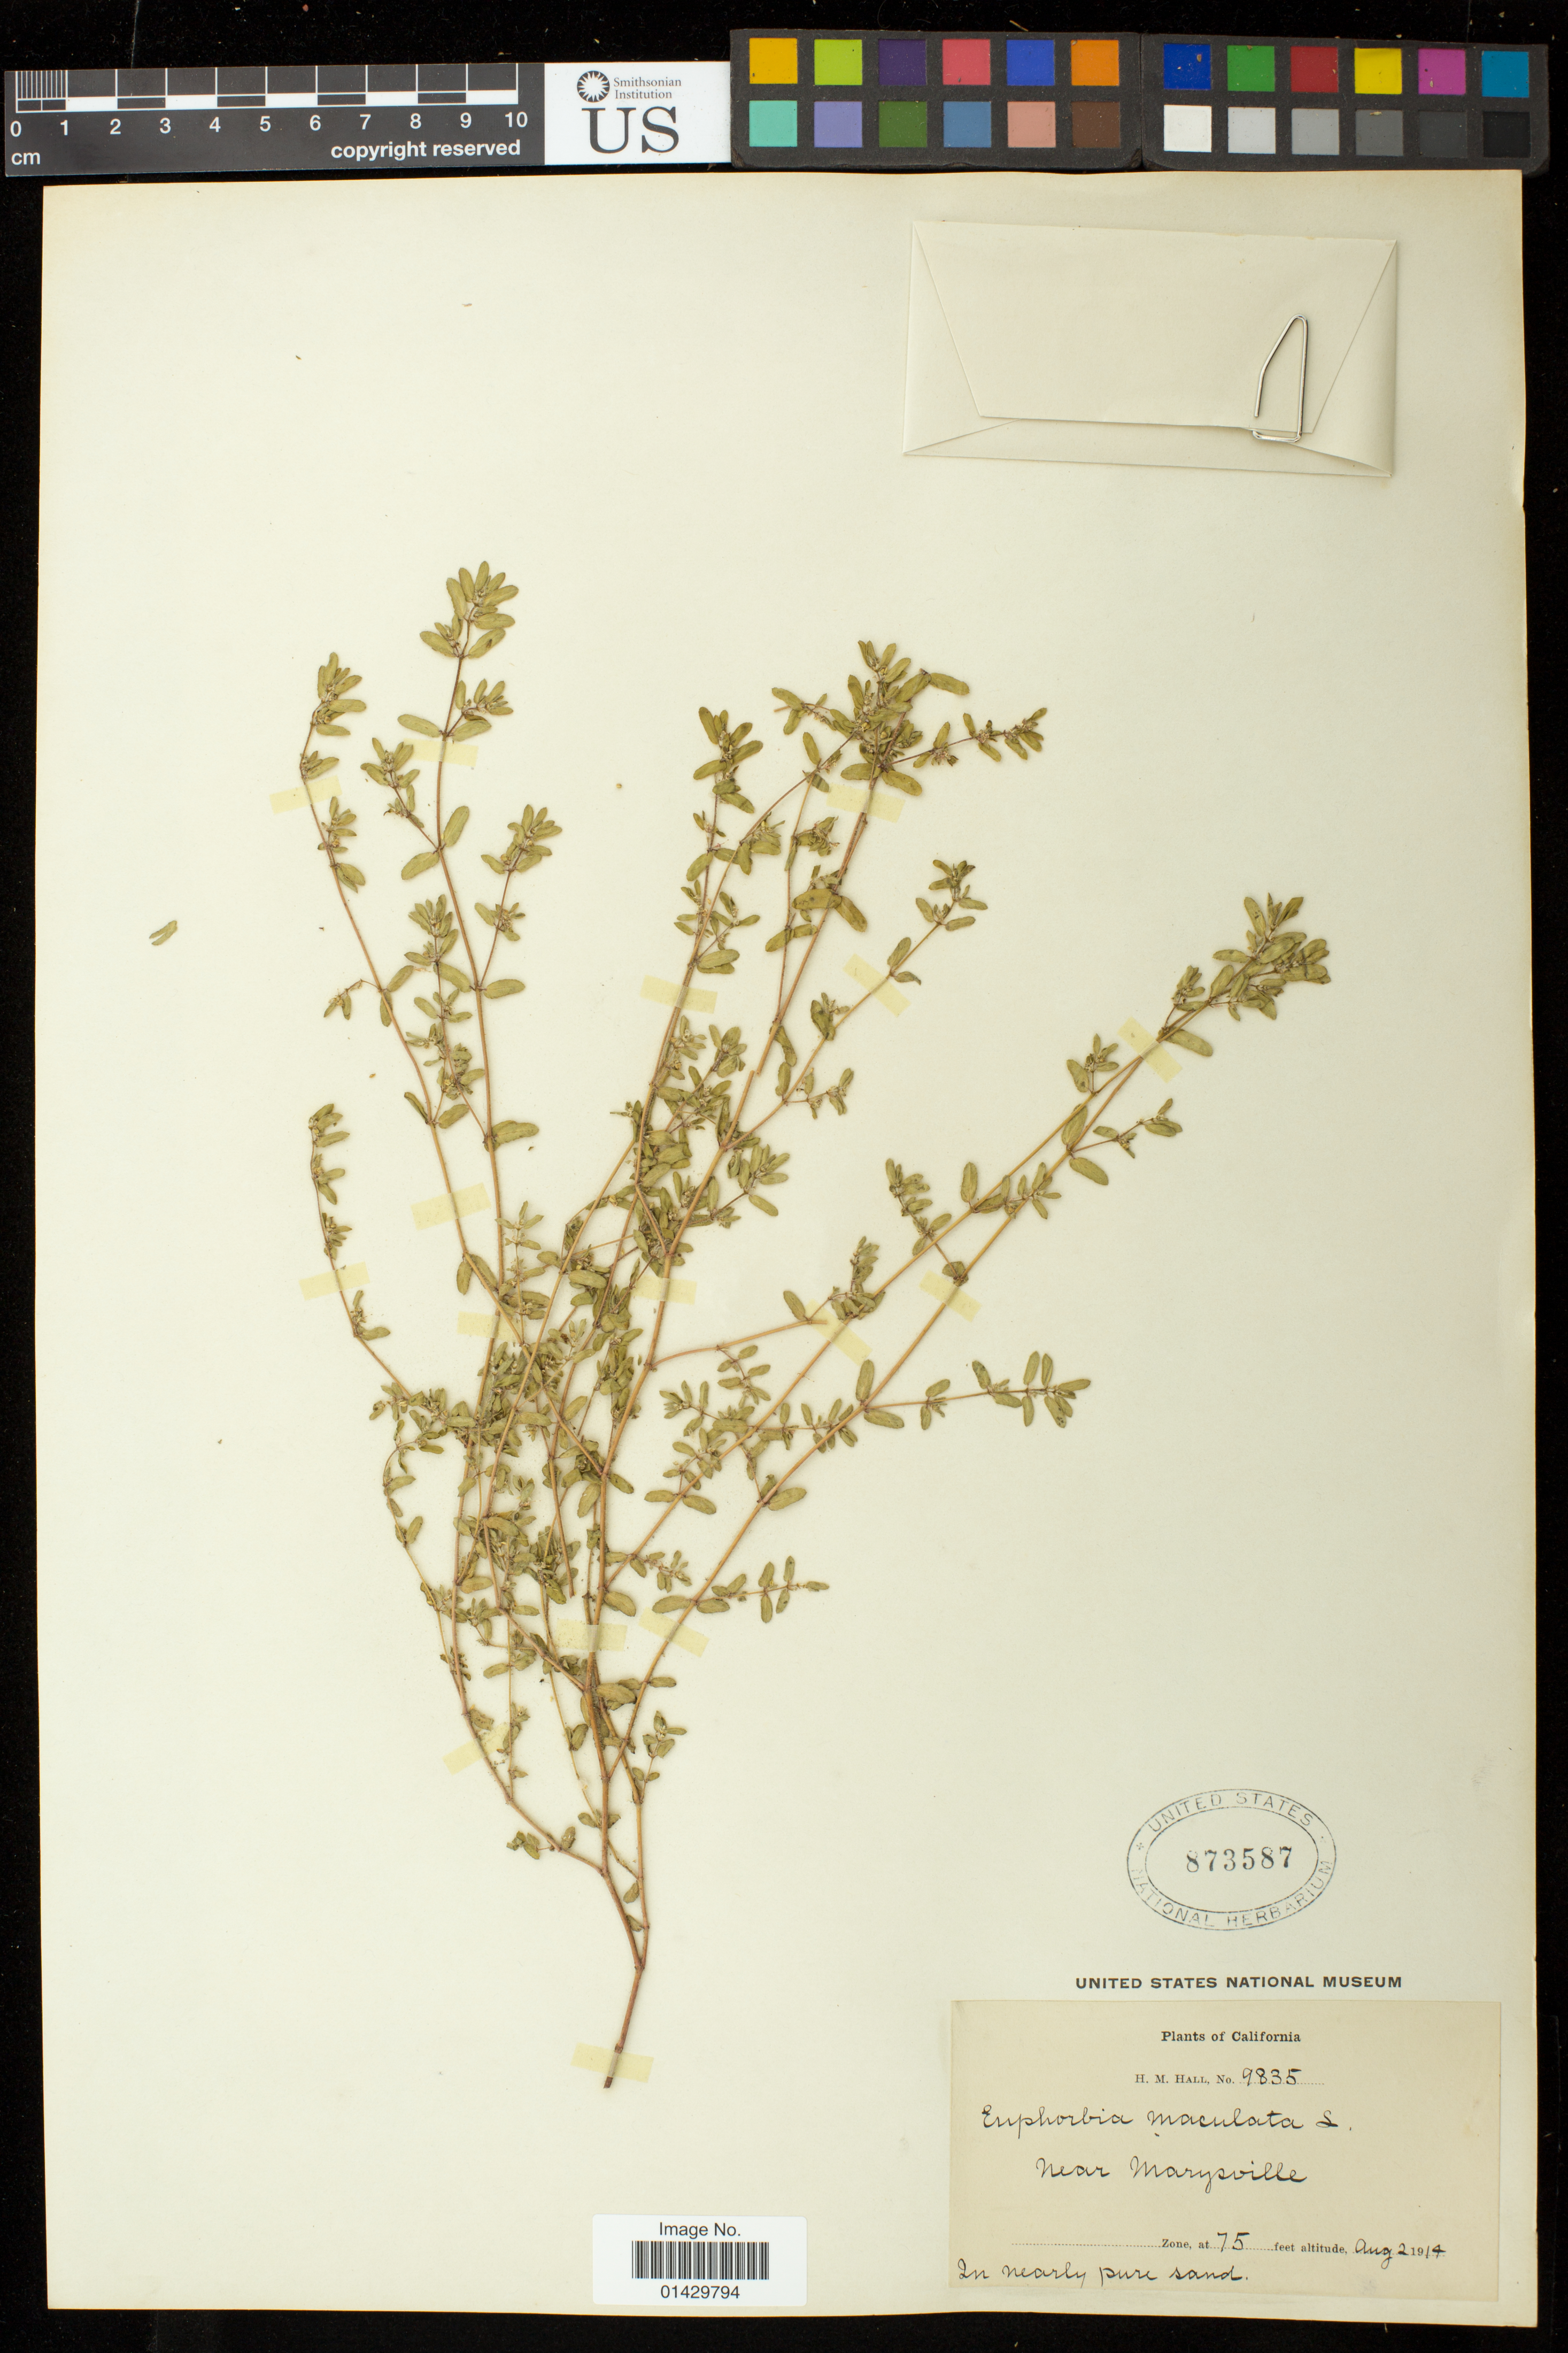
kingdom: Plantae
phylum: Tracheophyta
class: Magnoliopsida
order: Malpighiales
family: Euphorbiaceae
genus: Euphorbia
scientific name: Euphorbia maculata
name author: L.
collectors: H. M. Hall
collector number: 9835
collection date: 1914-08-02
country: United States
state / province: California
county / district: Yuba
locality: near Marysville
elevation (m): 23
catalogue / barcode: US 873587